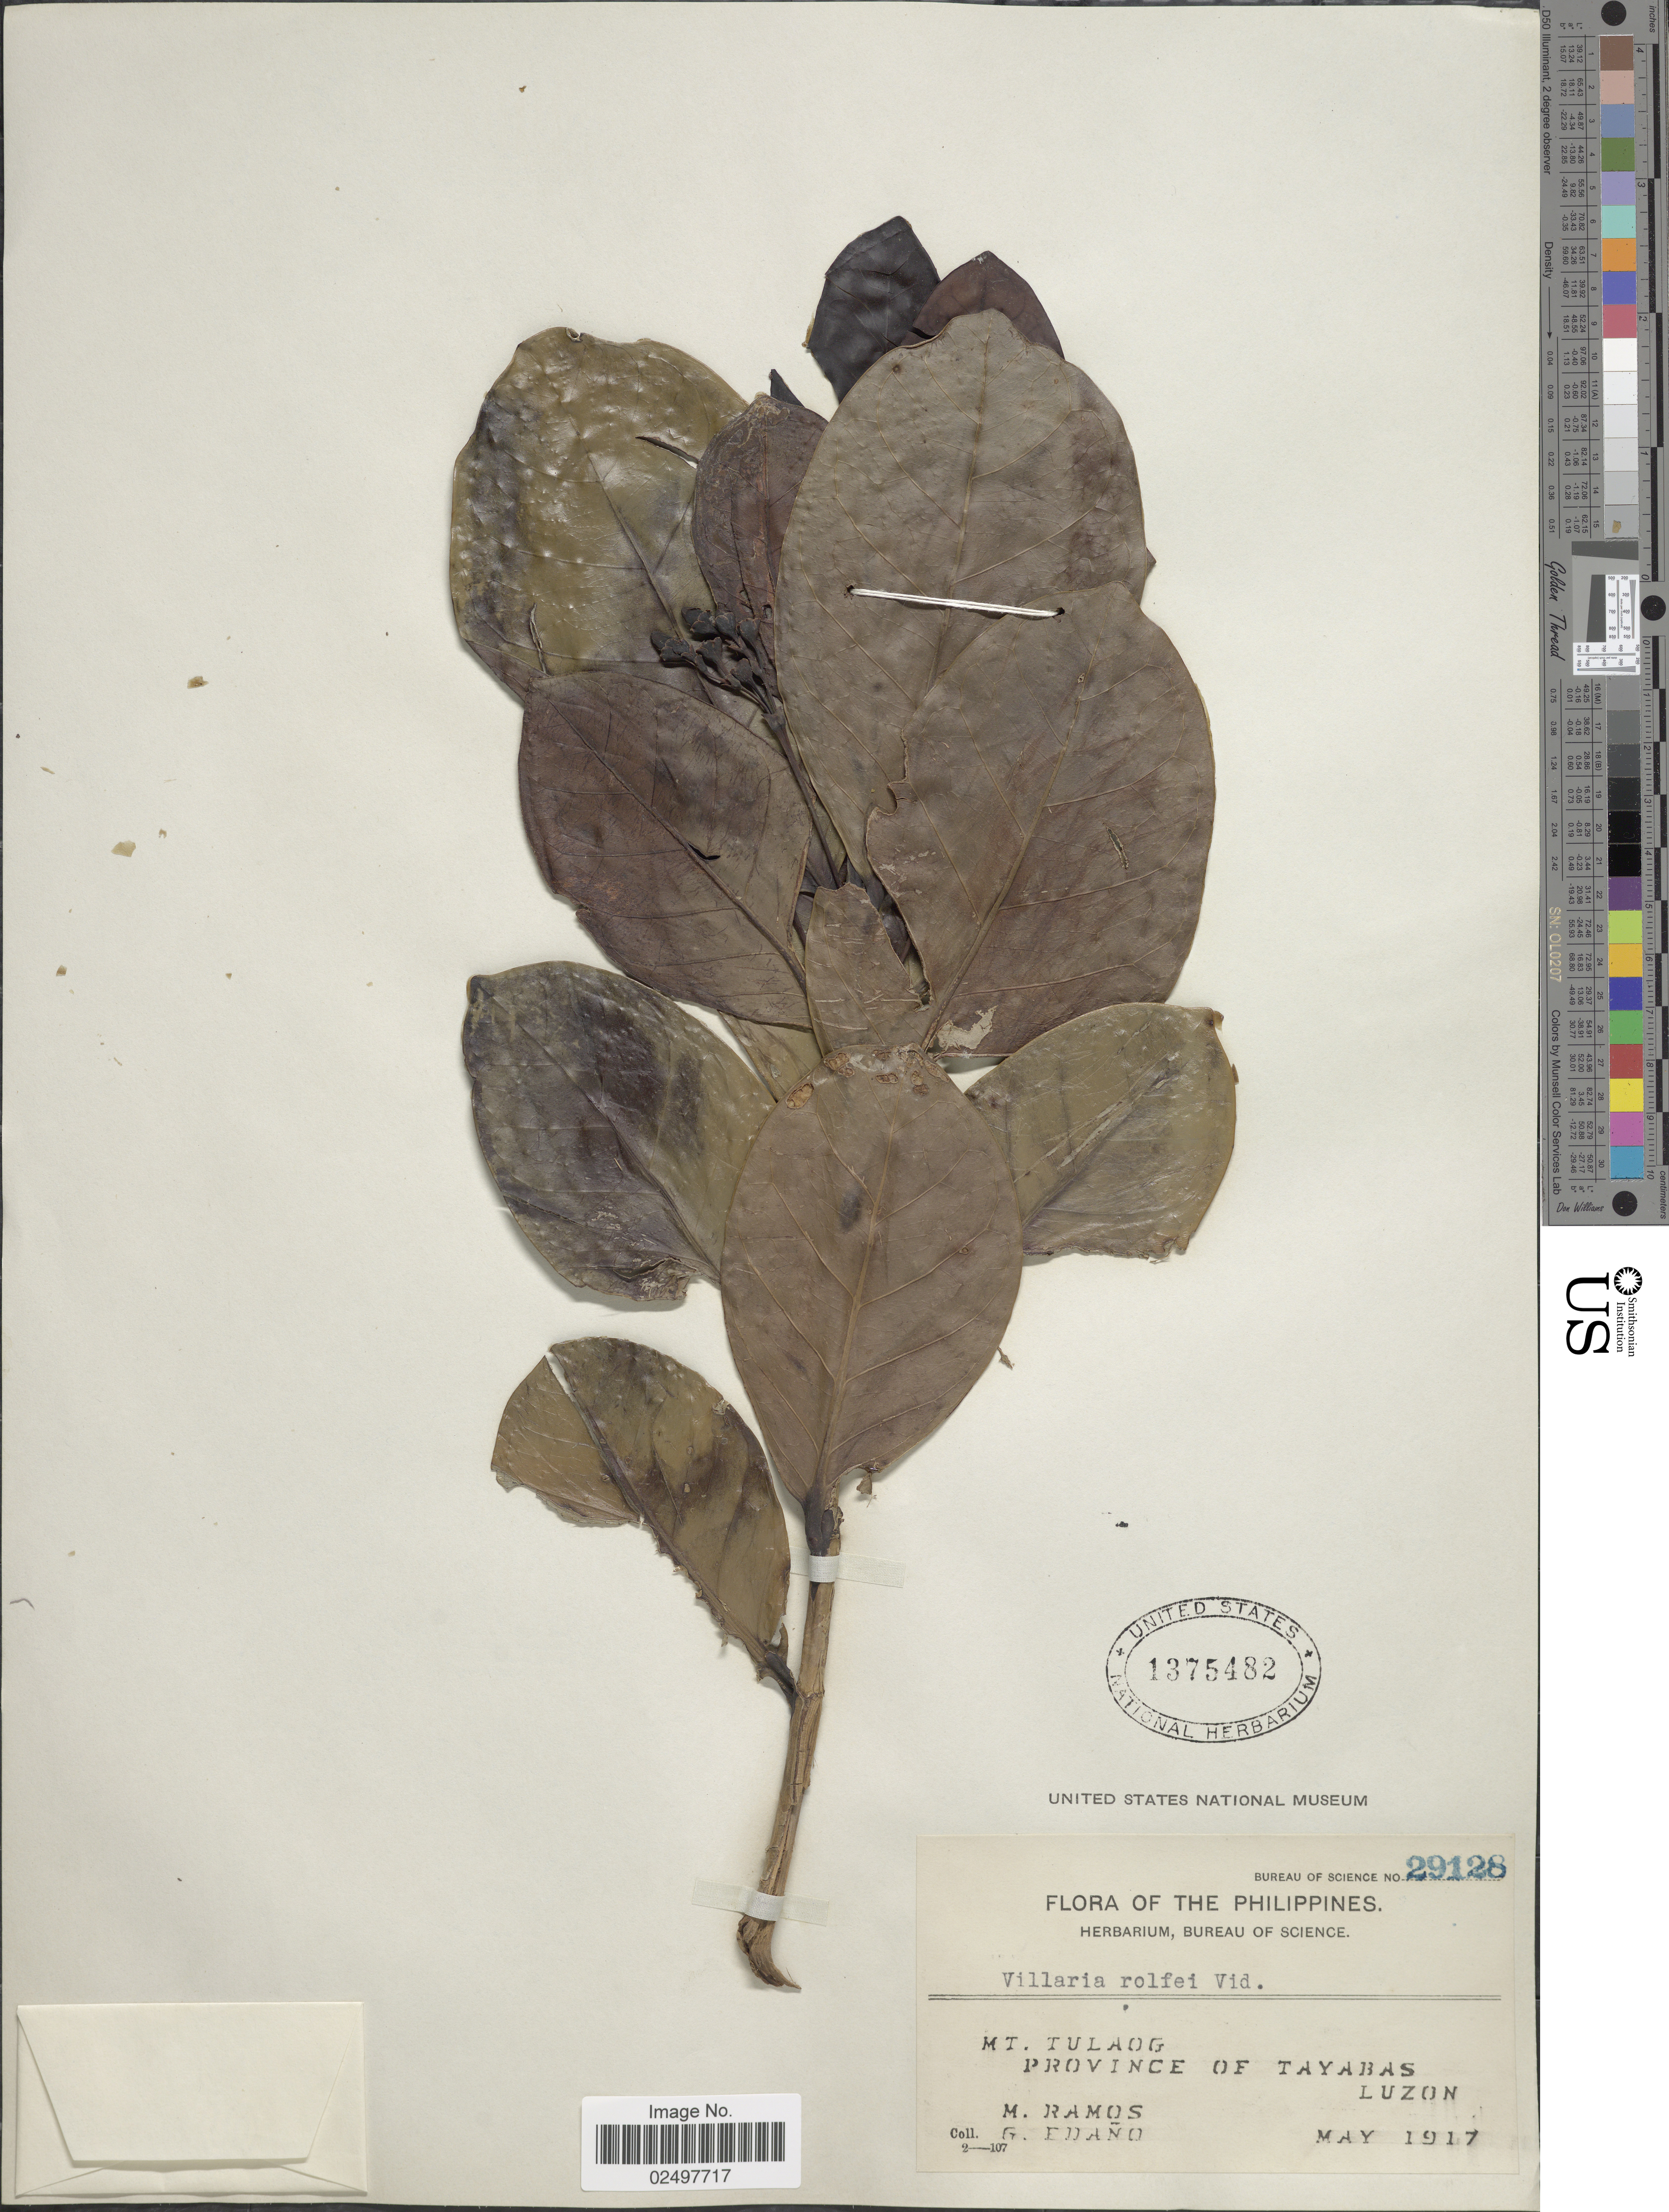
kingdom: Plantae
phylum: Tracheophyta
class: Magnoliopsida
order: Gentianales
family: Rubiaceae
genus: Villaria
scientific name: Villaria rolfei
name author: Vidal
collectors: M. Ramos & G. Edaño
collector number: Bureau of Science 29128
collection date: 1917-05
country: Philippines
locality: Mt. Tulaog, Province of Tayabas, Luzon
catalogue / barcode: US 1375482